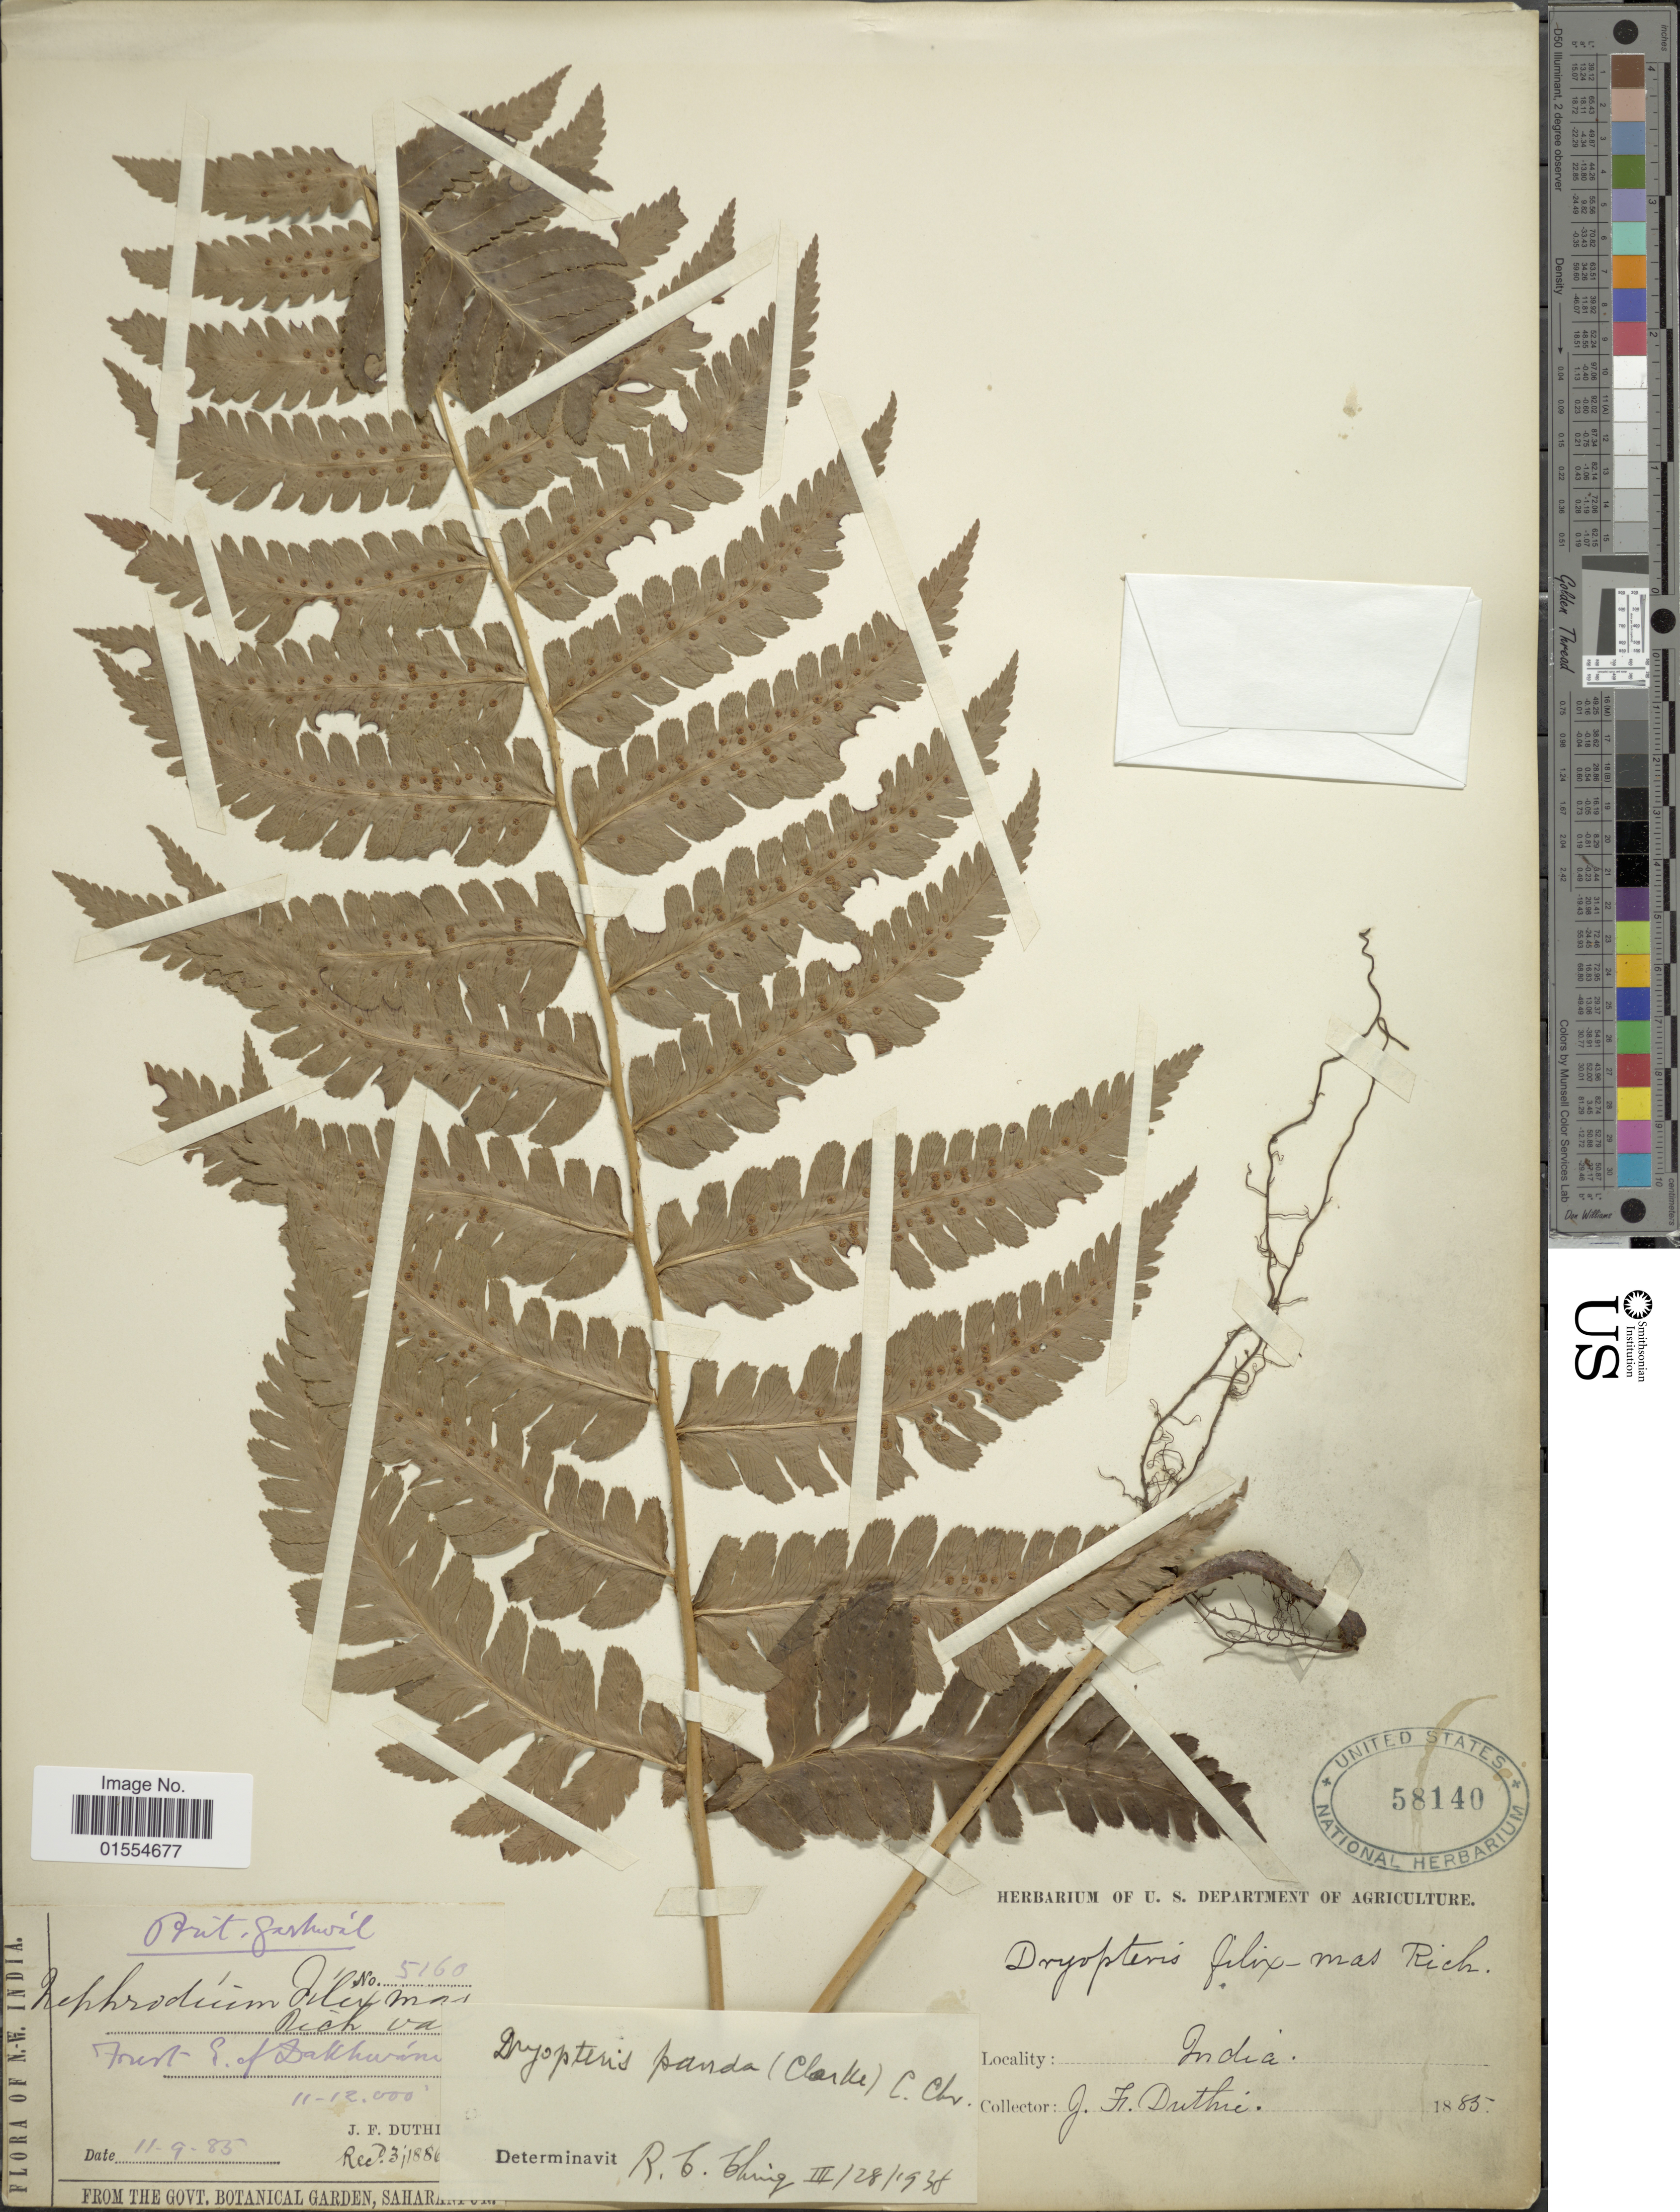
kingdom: Plantae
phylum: Tracheophyta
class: Polypodiopsida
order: Polypodiales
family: Dryopteridaceae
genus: Dryopteris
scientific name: Dryopteris panda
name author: (C.B. Clarke) C. Chr.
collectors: J. F. Duthie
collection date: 1885-09-11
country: India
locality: Forest of Bakhawani, India [interpreted]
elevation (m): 3353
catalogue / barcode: US 58140